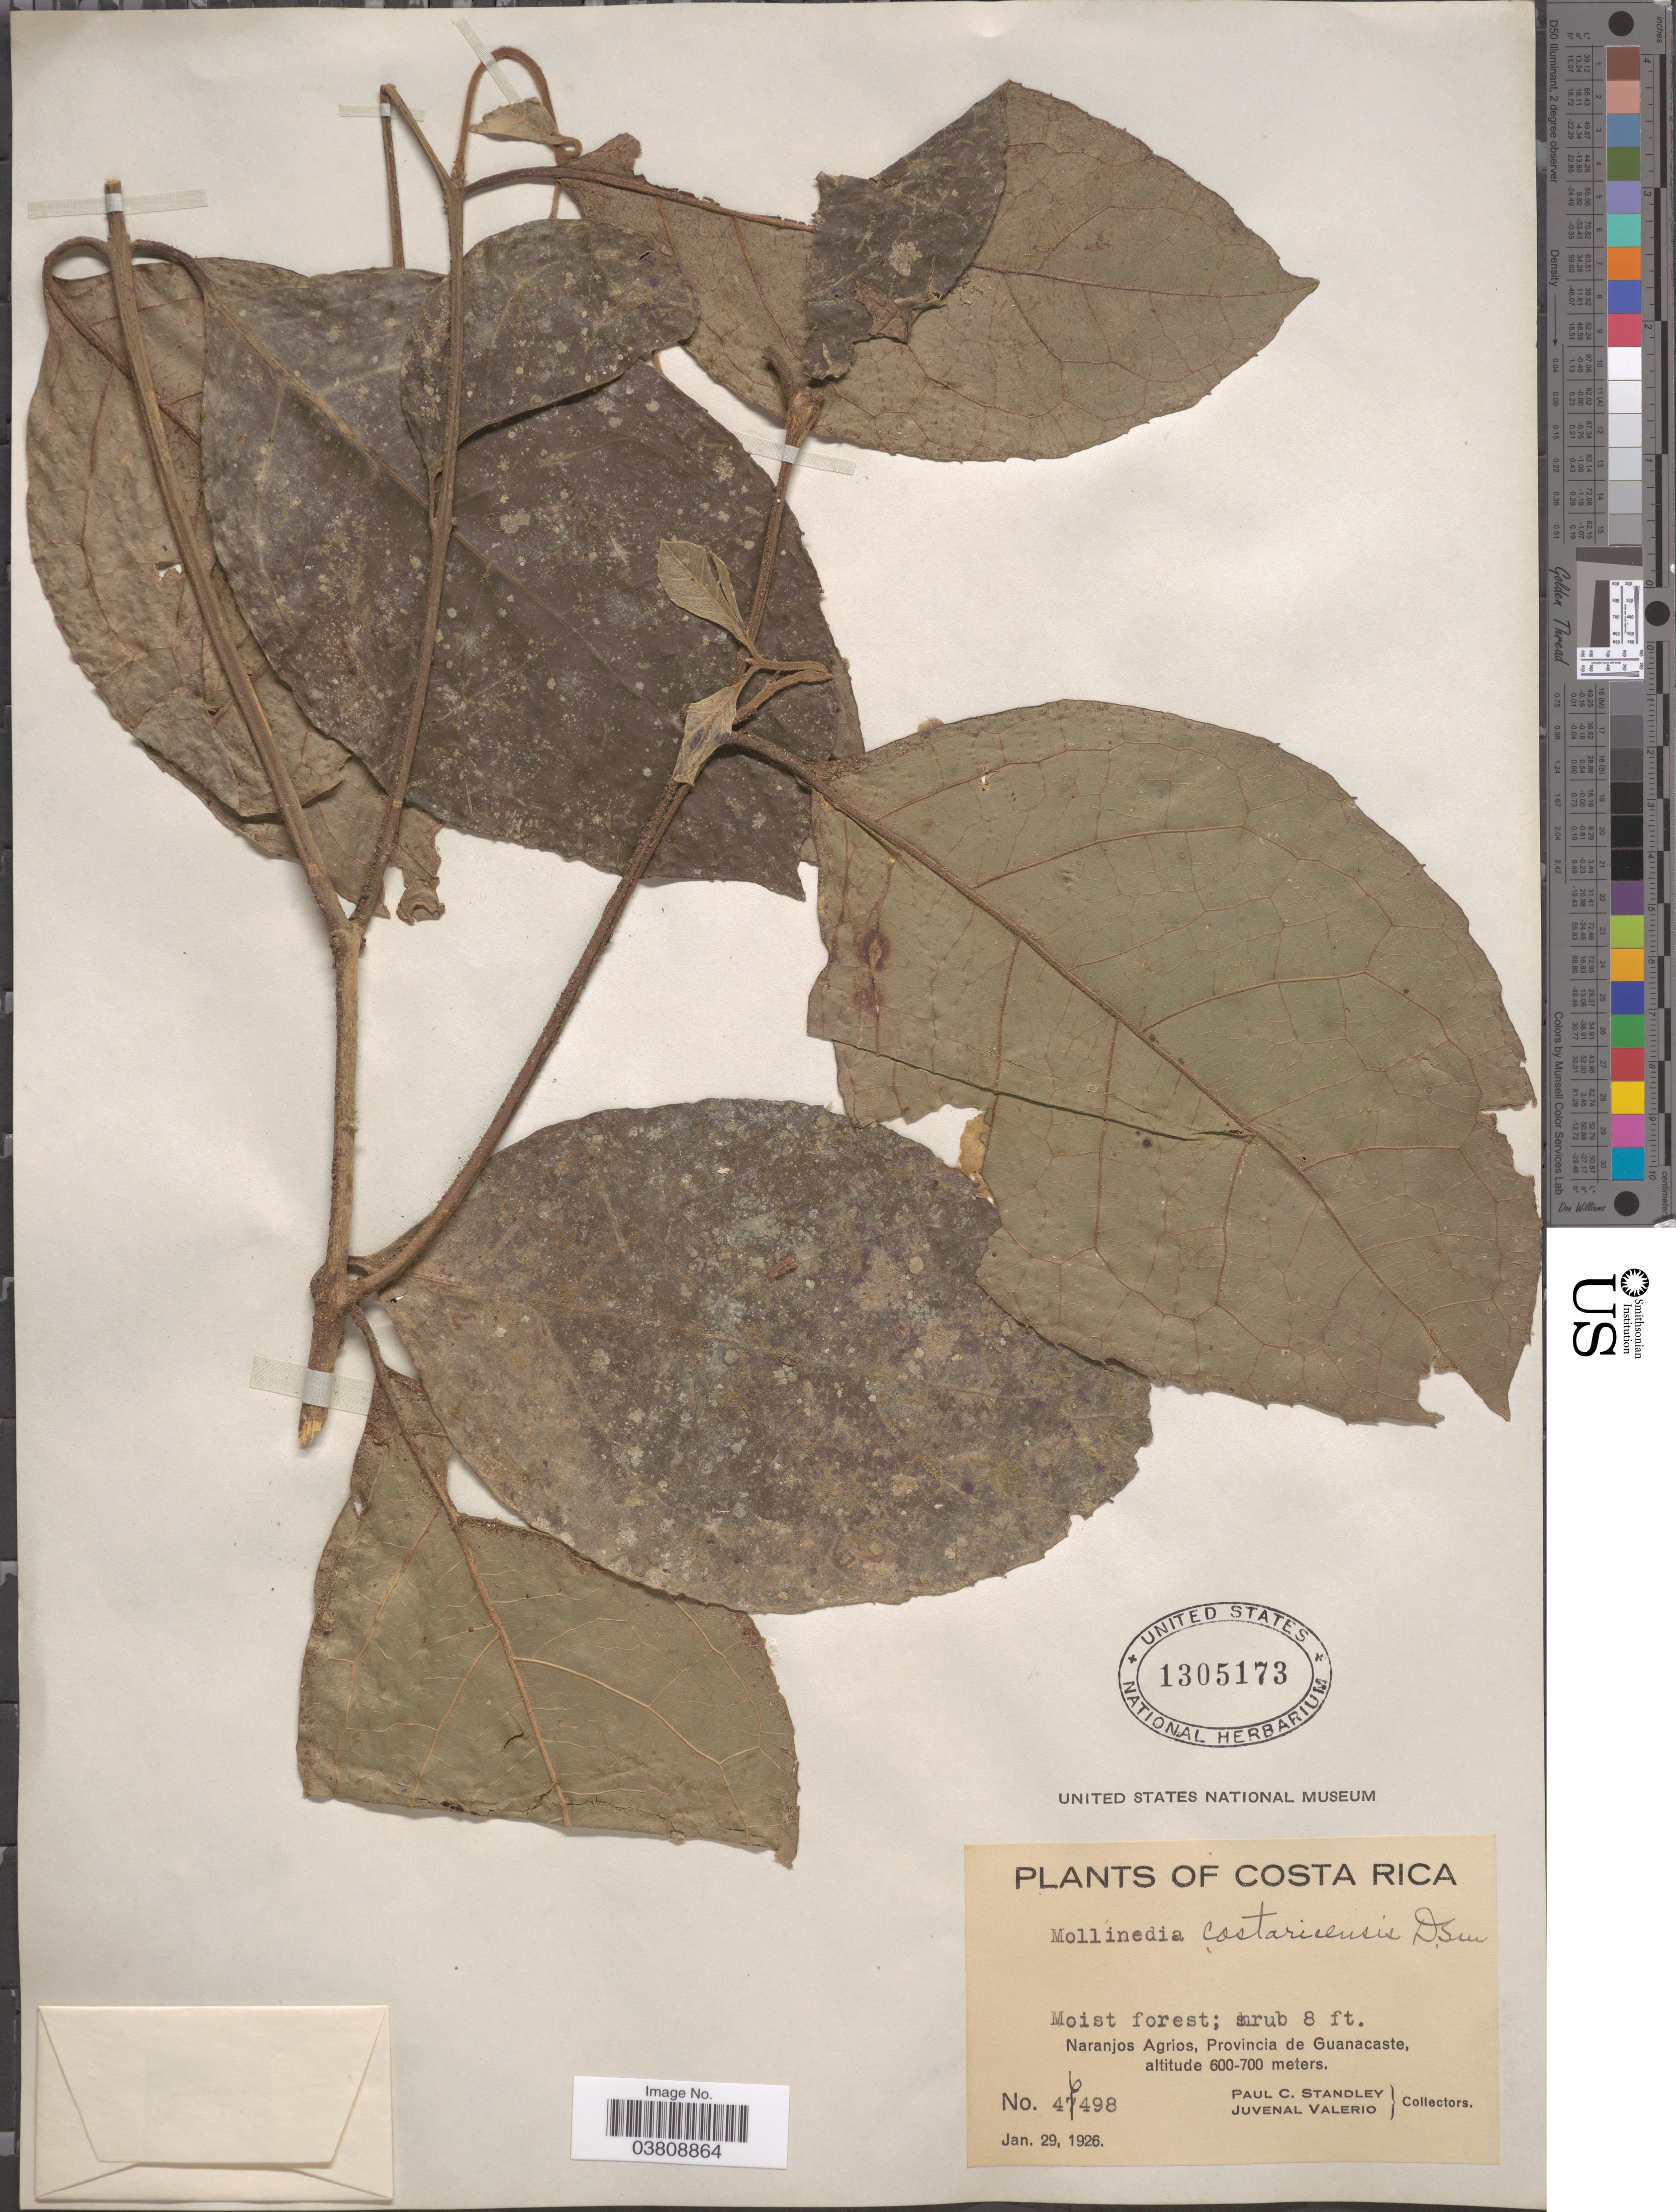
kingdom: Plantae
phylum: Tracheophyta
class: Magnoliopsida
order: Laurales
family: Monimiaceae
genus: Mollinedia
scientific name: Mollinedia costaricensis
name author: Donn. Sm.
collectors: P. C. Standley & J. Valerio R.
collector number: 46498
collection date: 1926-01-29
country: Costa Rica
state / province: Guanacaste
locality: Naranjos Agrios.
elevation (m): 600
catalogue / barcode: US 1305173